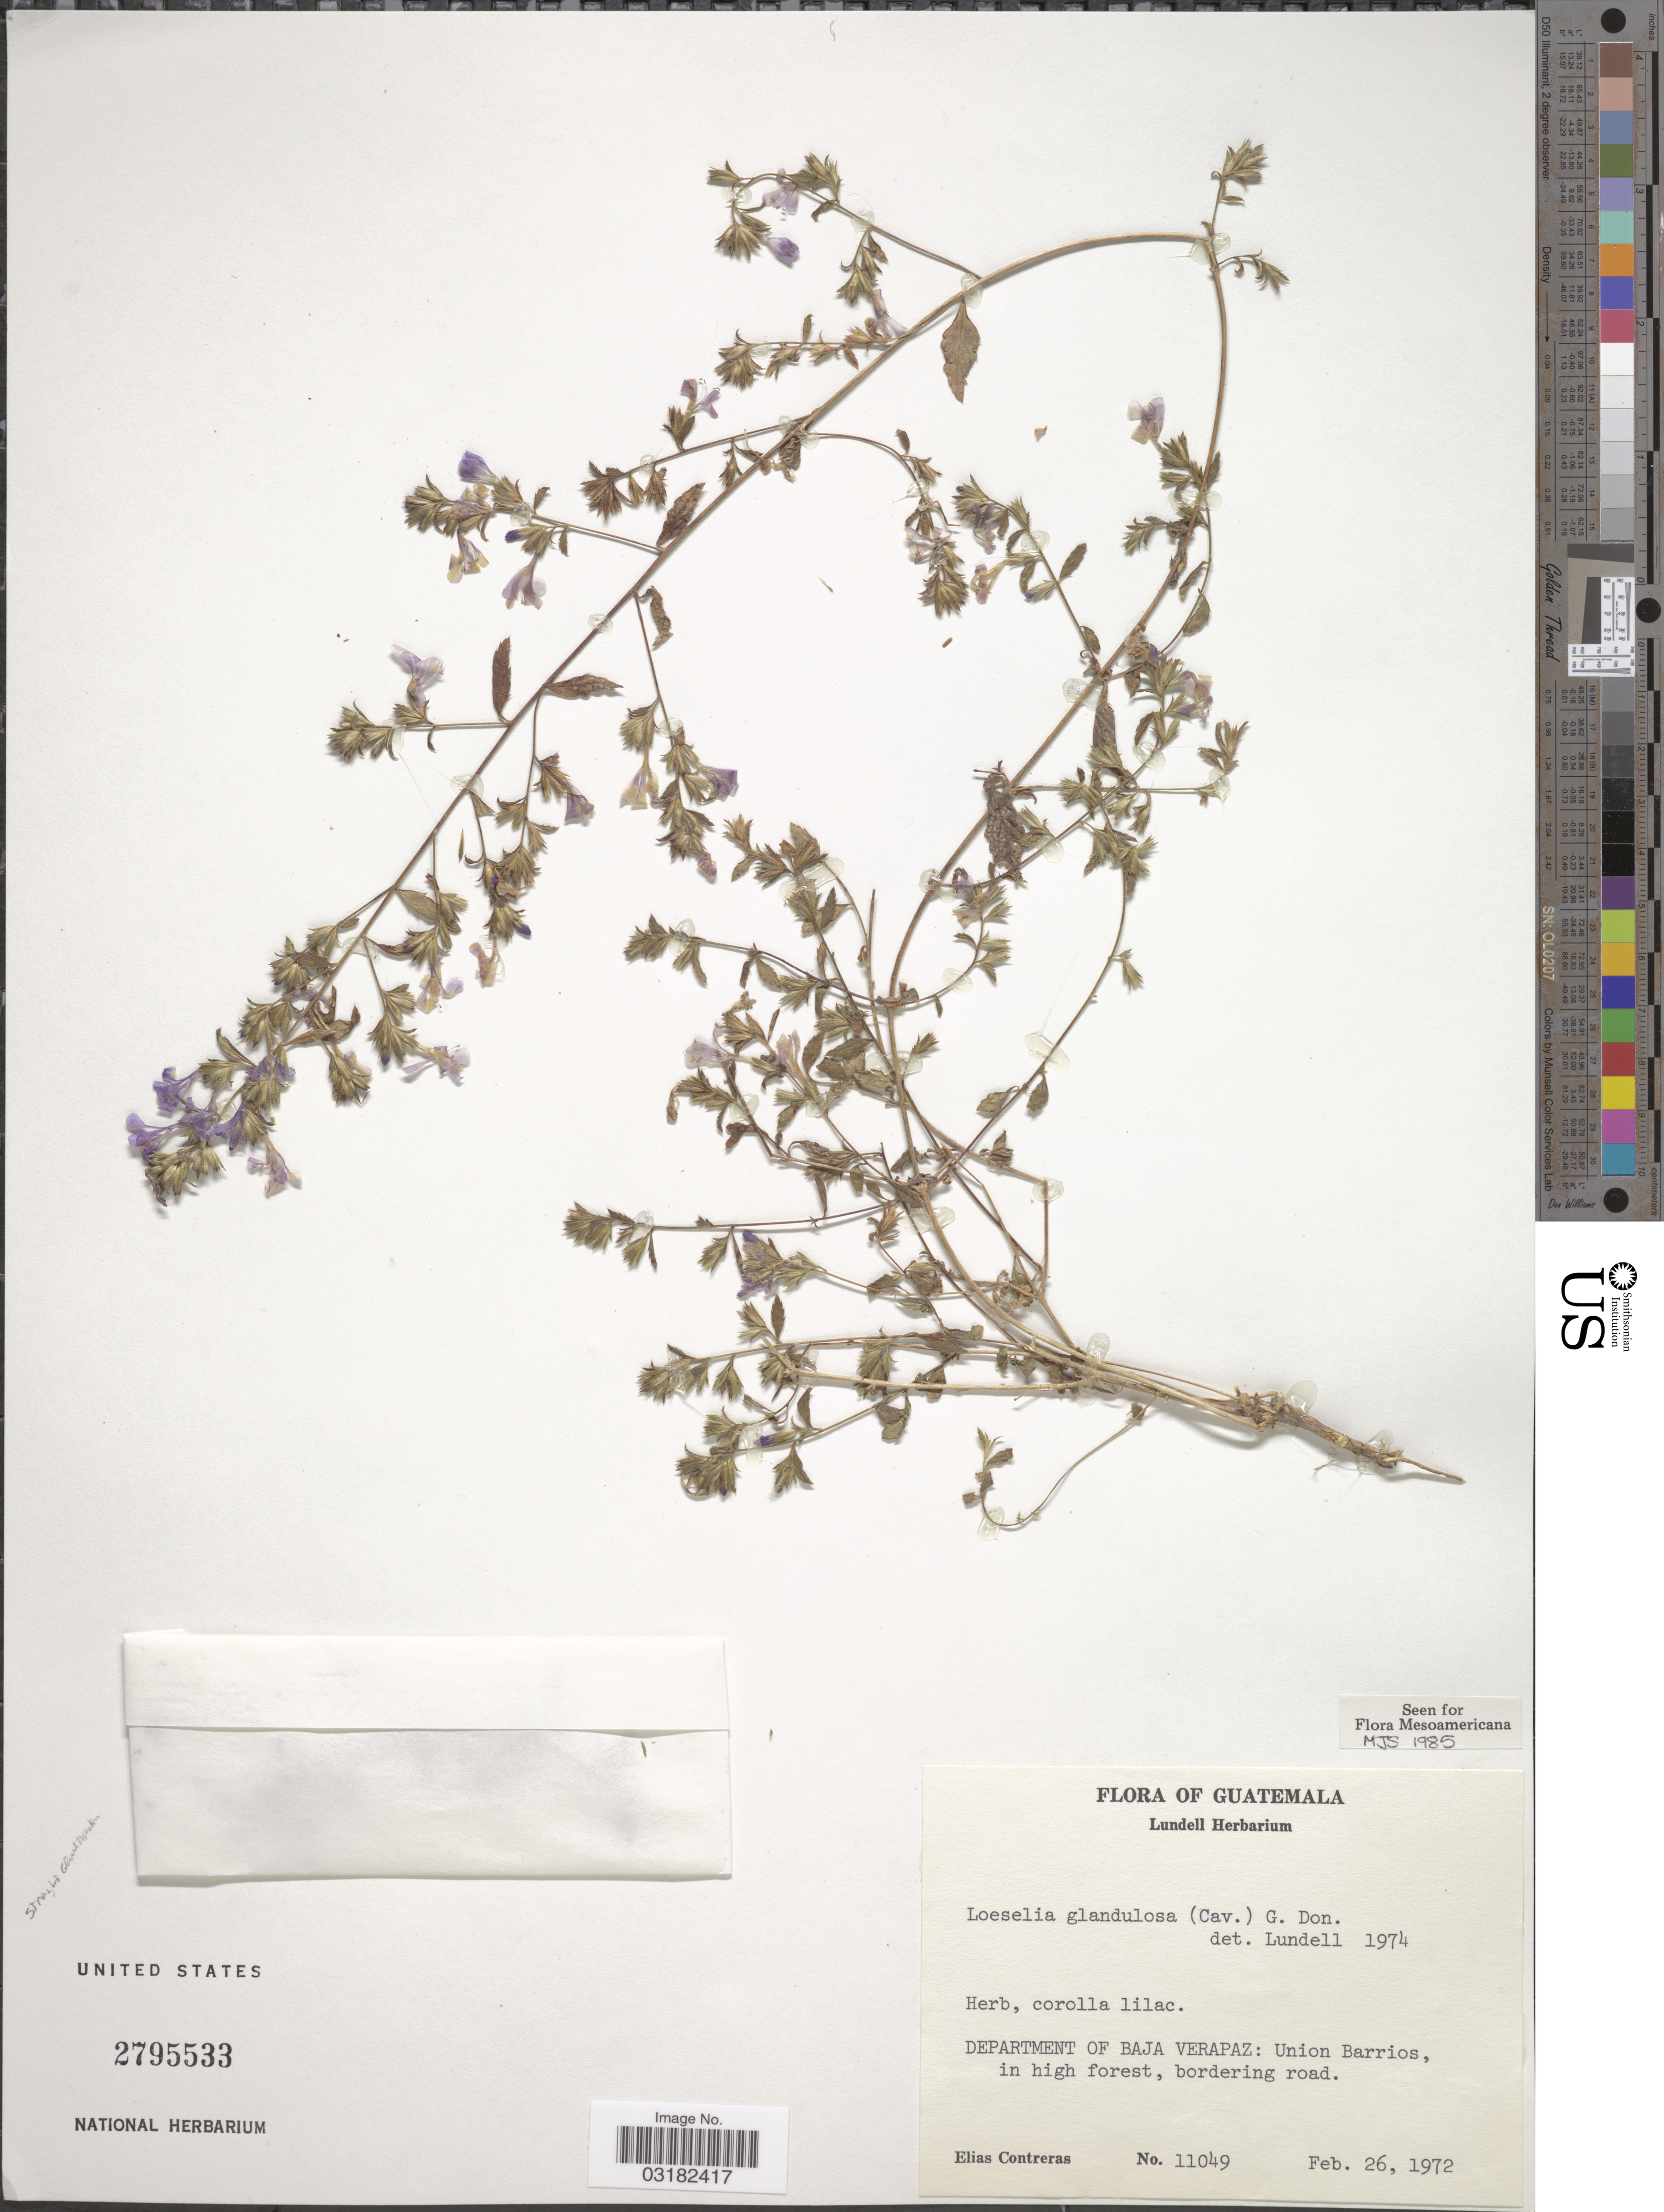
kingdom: Plantae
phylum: Tracheophyta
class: Magnoliopsida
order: Ericales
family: Polemoniaceae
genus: Loeselia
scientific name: Loeselia glandulosa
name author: (Cav.) G. Don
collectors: E. Contreras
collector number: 11049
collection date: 1972-02-26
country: Guatemala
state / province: Baja Verapaz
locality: Department of Baja Verapaz: Union Barrios, in high forest, bordering road.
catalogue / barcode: US 2795533